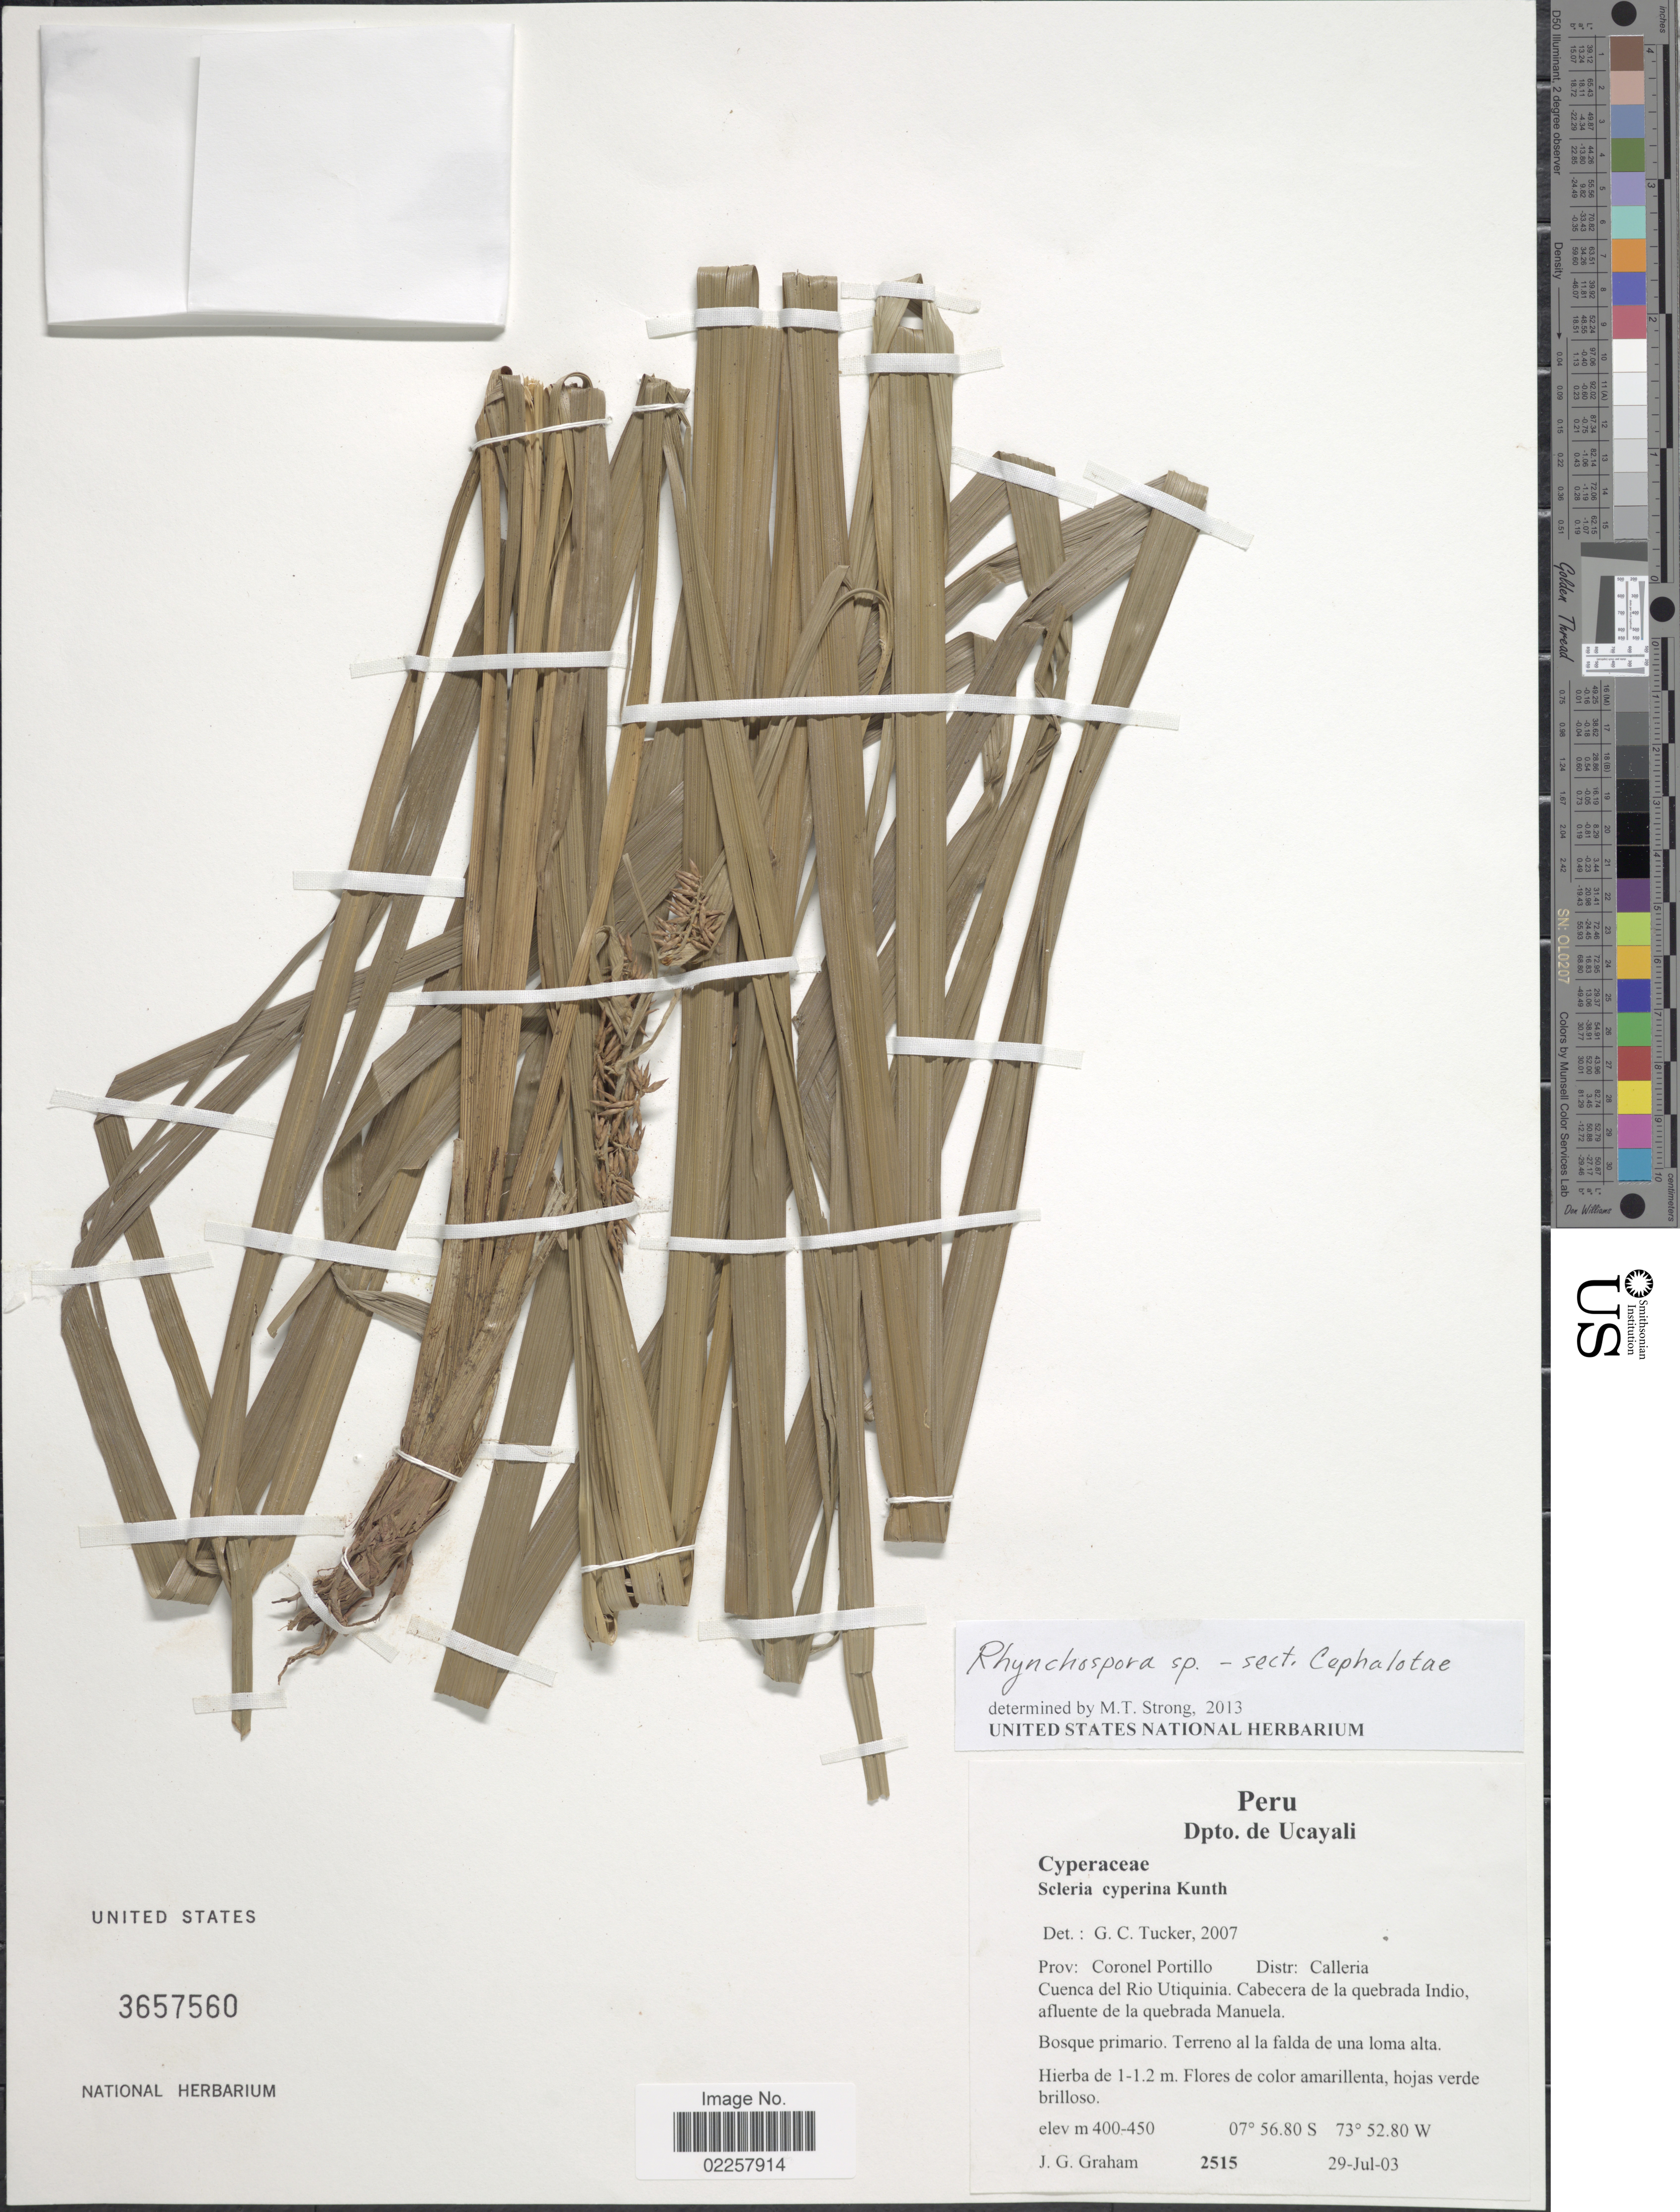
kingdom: Plantae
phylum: Tracheophyta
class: Liliopsida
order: Poales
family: Cyperaceae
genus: Rhynchospora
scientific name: Rhynchospora sp.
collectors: J. Graham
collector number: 2515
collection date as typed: Transcribed d/m/y: 29/7/3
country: Peru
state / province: Ucayali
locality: Dpto. de Ucayali, Prov.: Coronel Portillo, Distr.: Calleria, Cuenca del Rio Utiquinia, Cabesera de la quebrada Indio, afluente de la quebrada Manuela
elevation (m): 400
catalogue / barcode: US 3657560